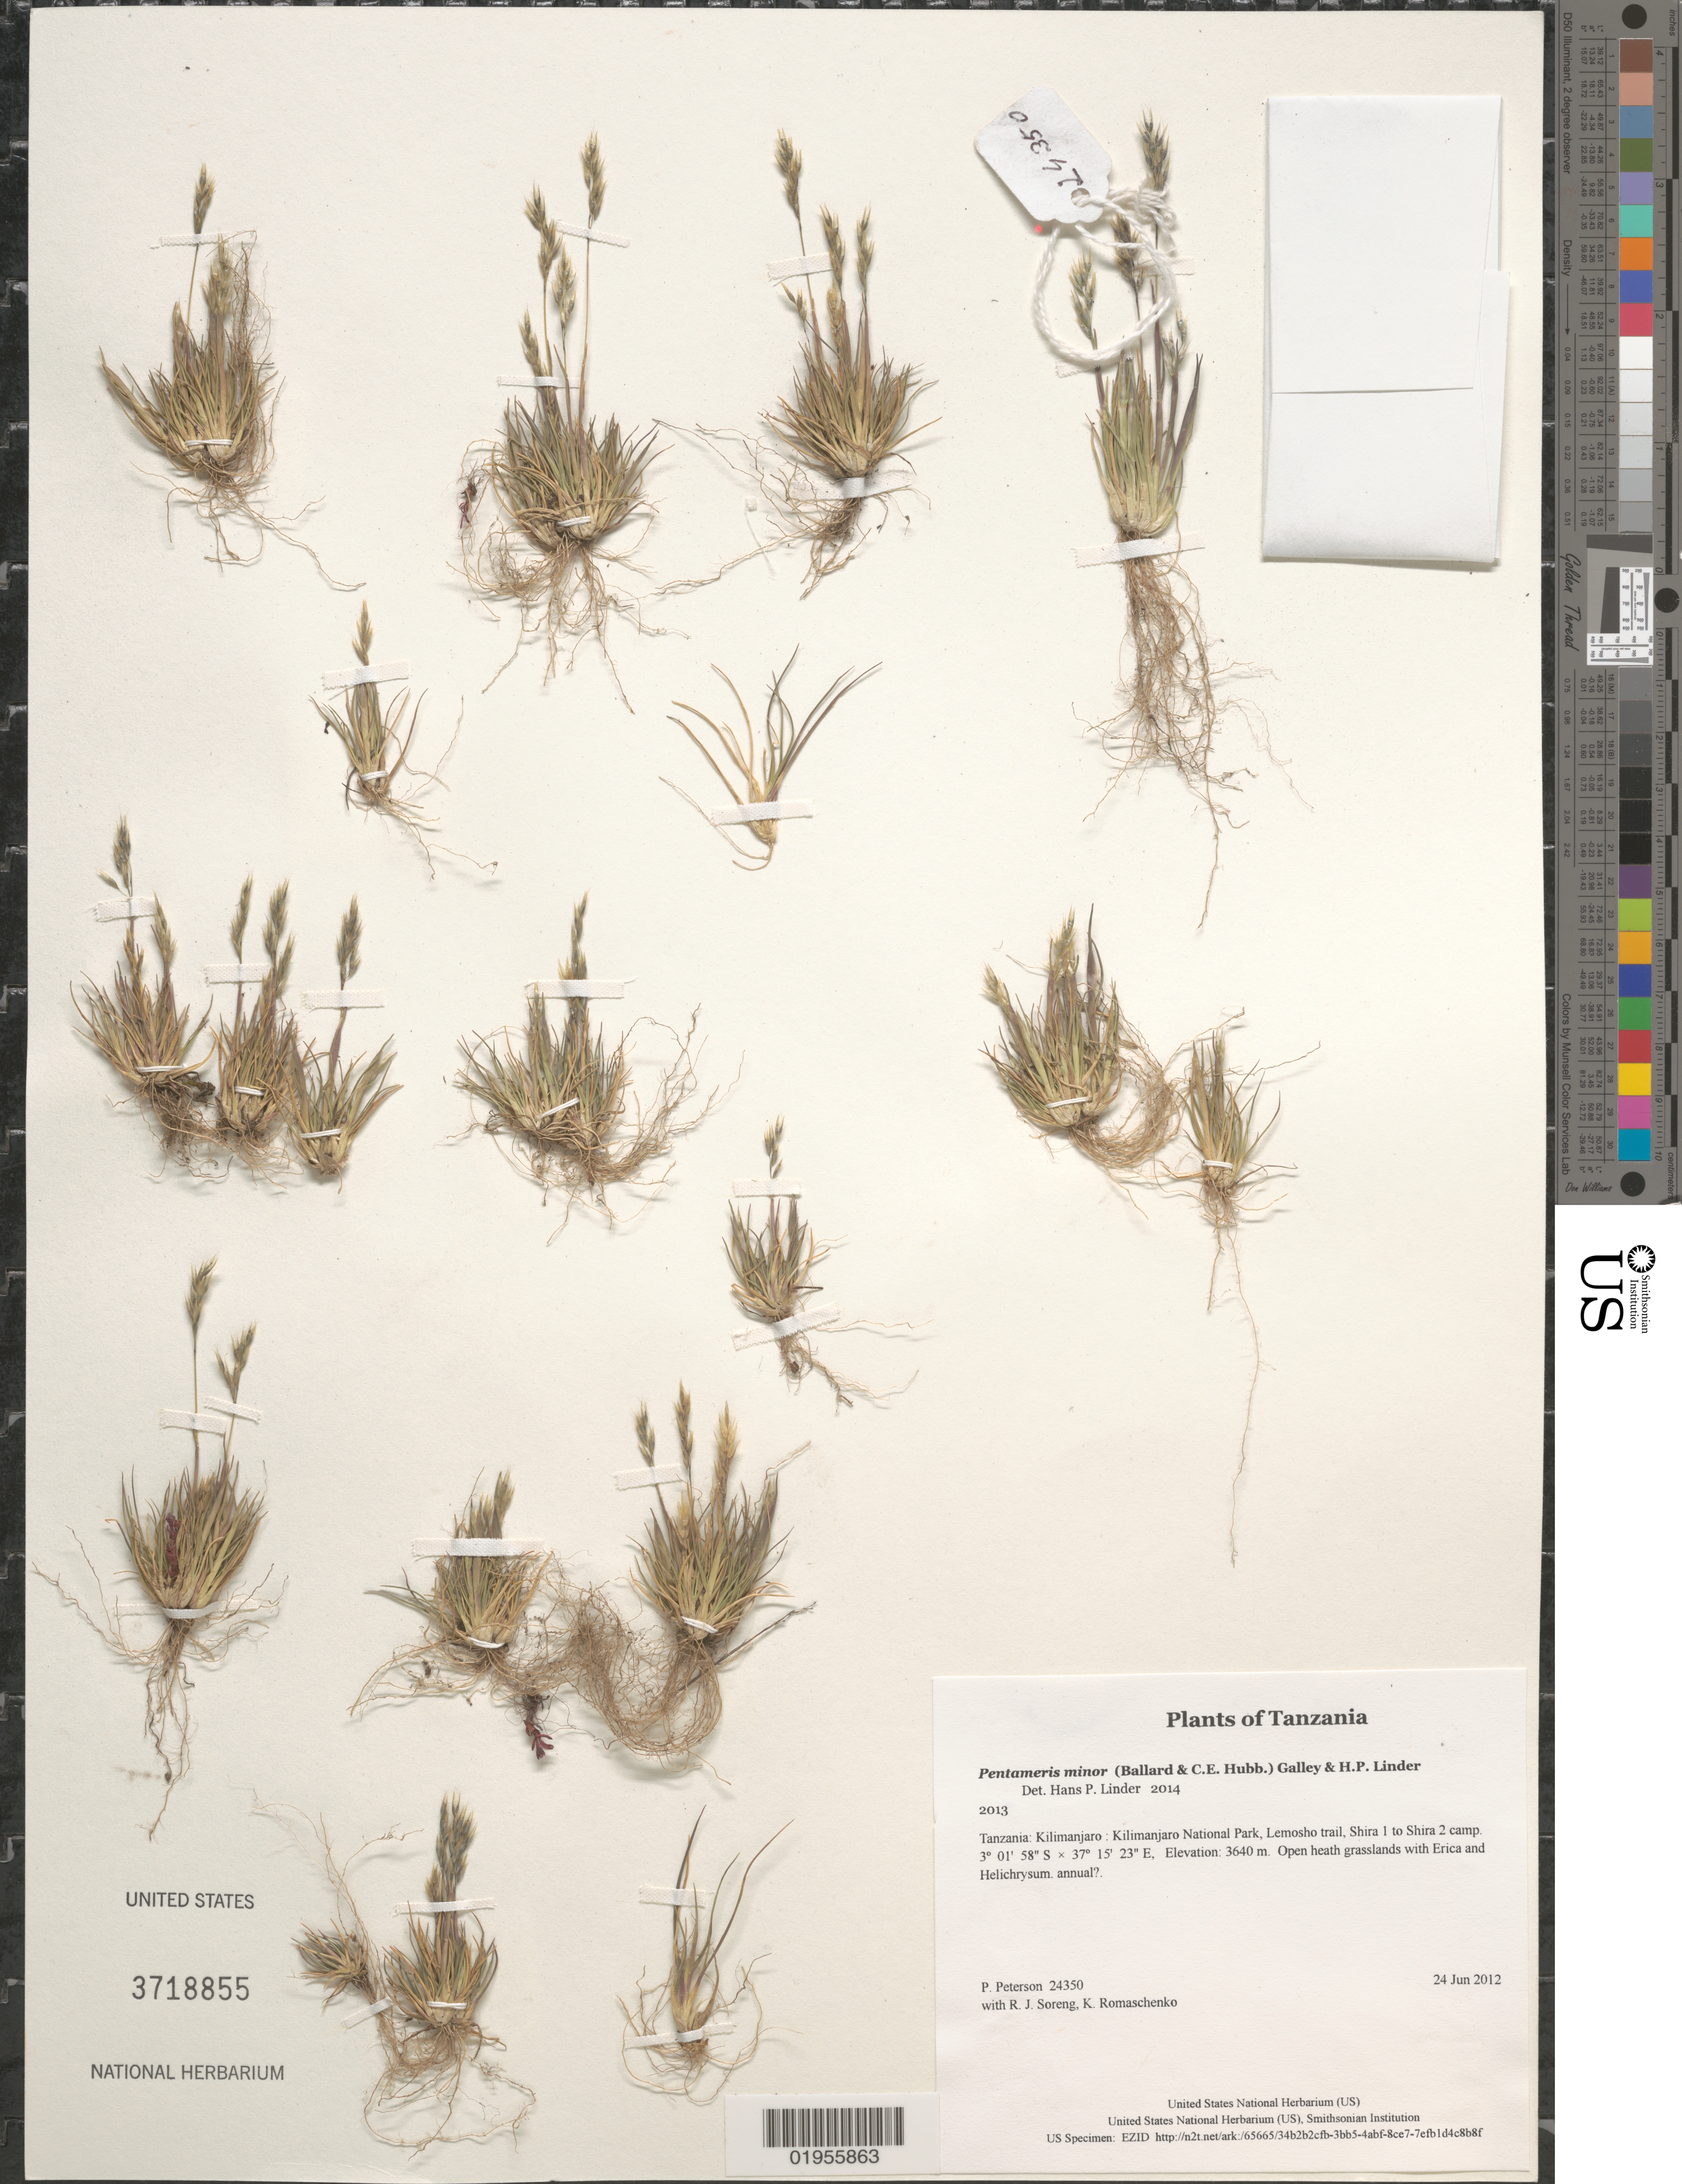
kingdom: Plantae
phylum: Tracheophyta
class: Liliopsida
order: Poales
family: Poaceae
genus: Pentameris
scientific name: Pentameris minor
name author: (Ballard & C.E. Hubb.) Galley & H.P. Linder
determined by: Linder, H. P.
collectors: P. M. Peterson, R. J. Soreng & K. Romaschenko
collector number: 24350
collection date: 2012-06-24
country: Tanzania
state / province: Kilimanjaro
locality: Kilimanjaro National Park, Lemosho trail, Shira 1 to Shira 2 camp.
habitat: Open heath grasslands with Erica and Helichrysum.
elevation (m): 3640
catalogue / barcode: US 3718855